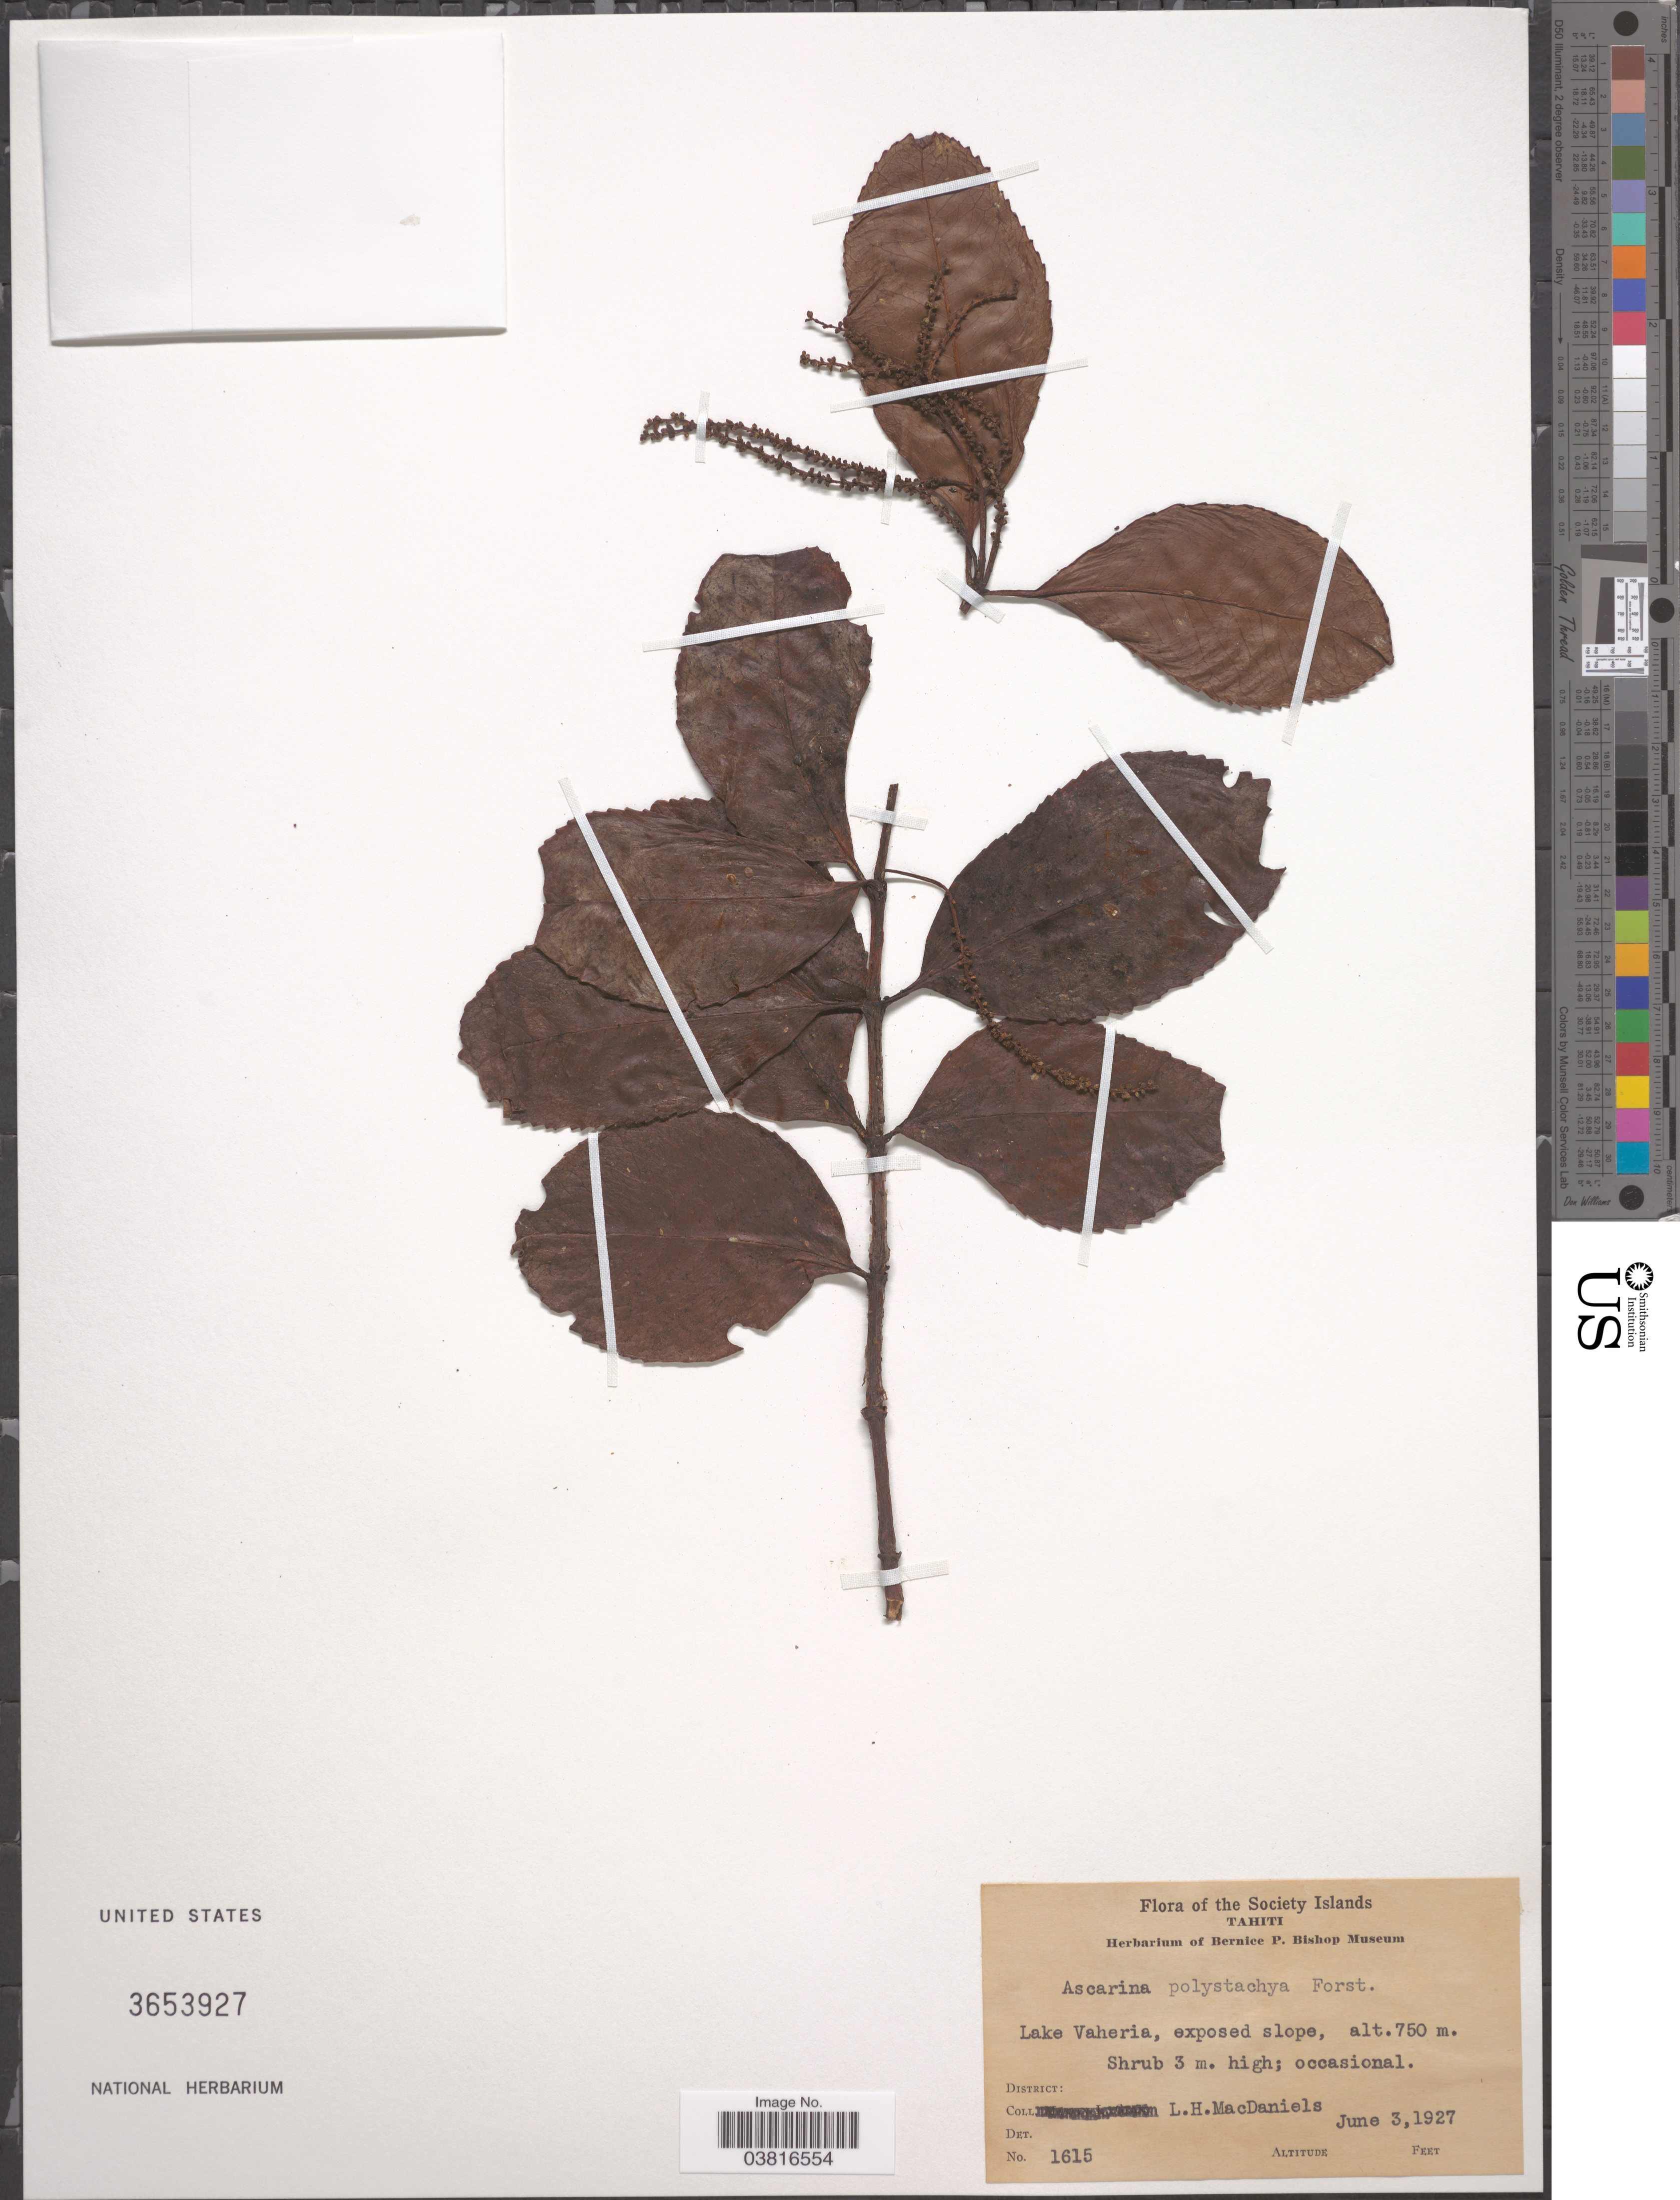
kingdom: Plantae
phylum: Tracheophyta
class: Magnoliopsida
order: Chloranthales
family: Chloranthaceae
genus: Ascarina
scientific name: Ascarina polystachya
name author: J.R. Forst. & G. Forst.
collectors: L. H. MacDaniels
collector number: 1615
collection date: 1927-06-03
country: French Polynesia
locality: The Society Islands. Tahiti. Lake Vaheria.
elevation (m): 750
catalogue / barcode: US 3653927